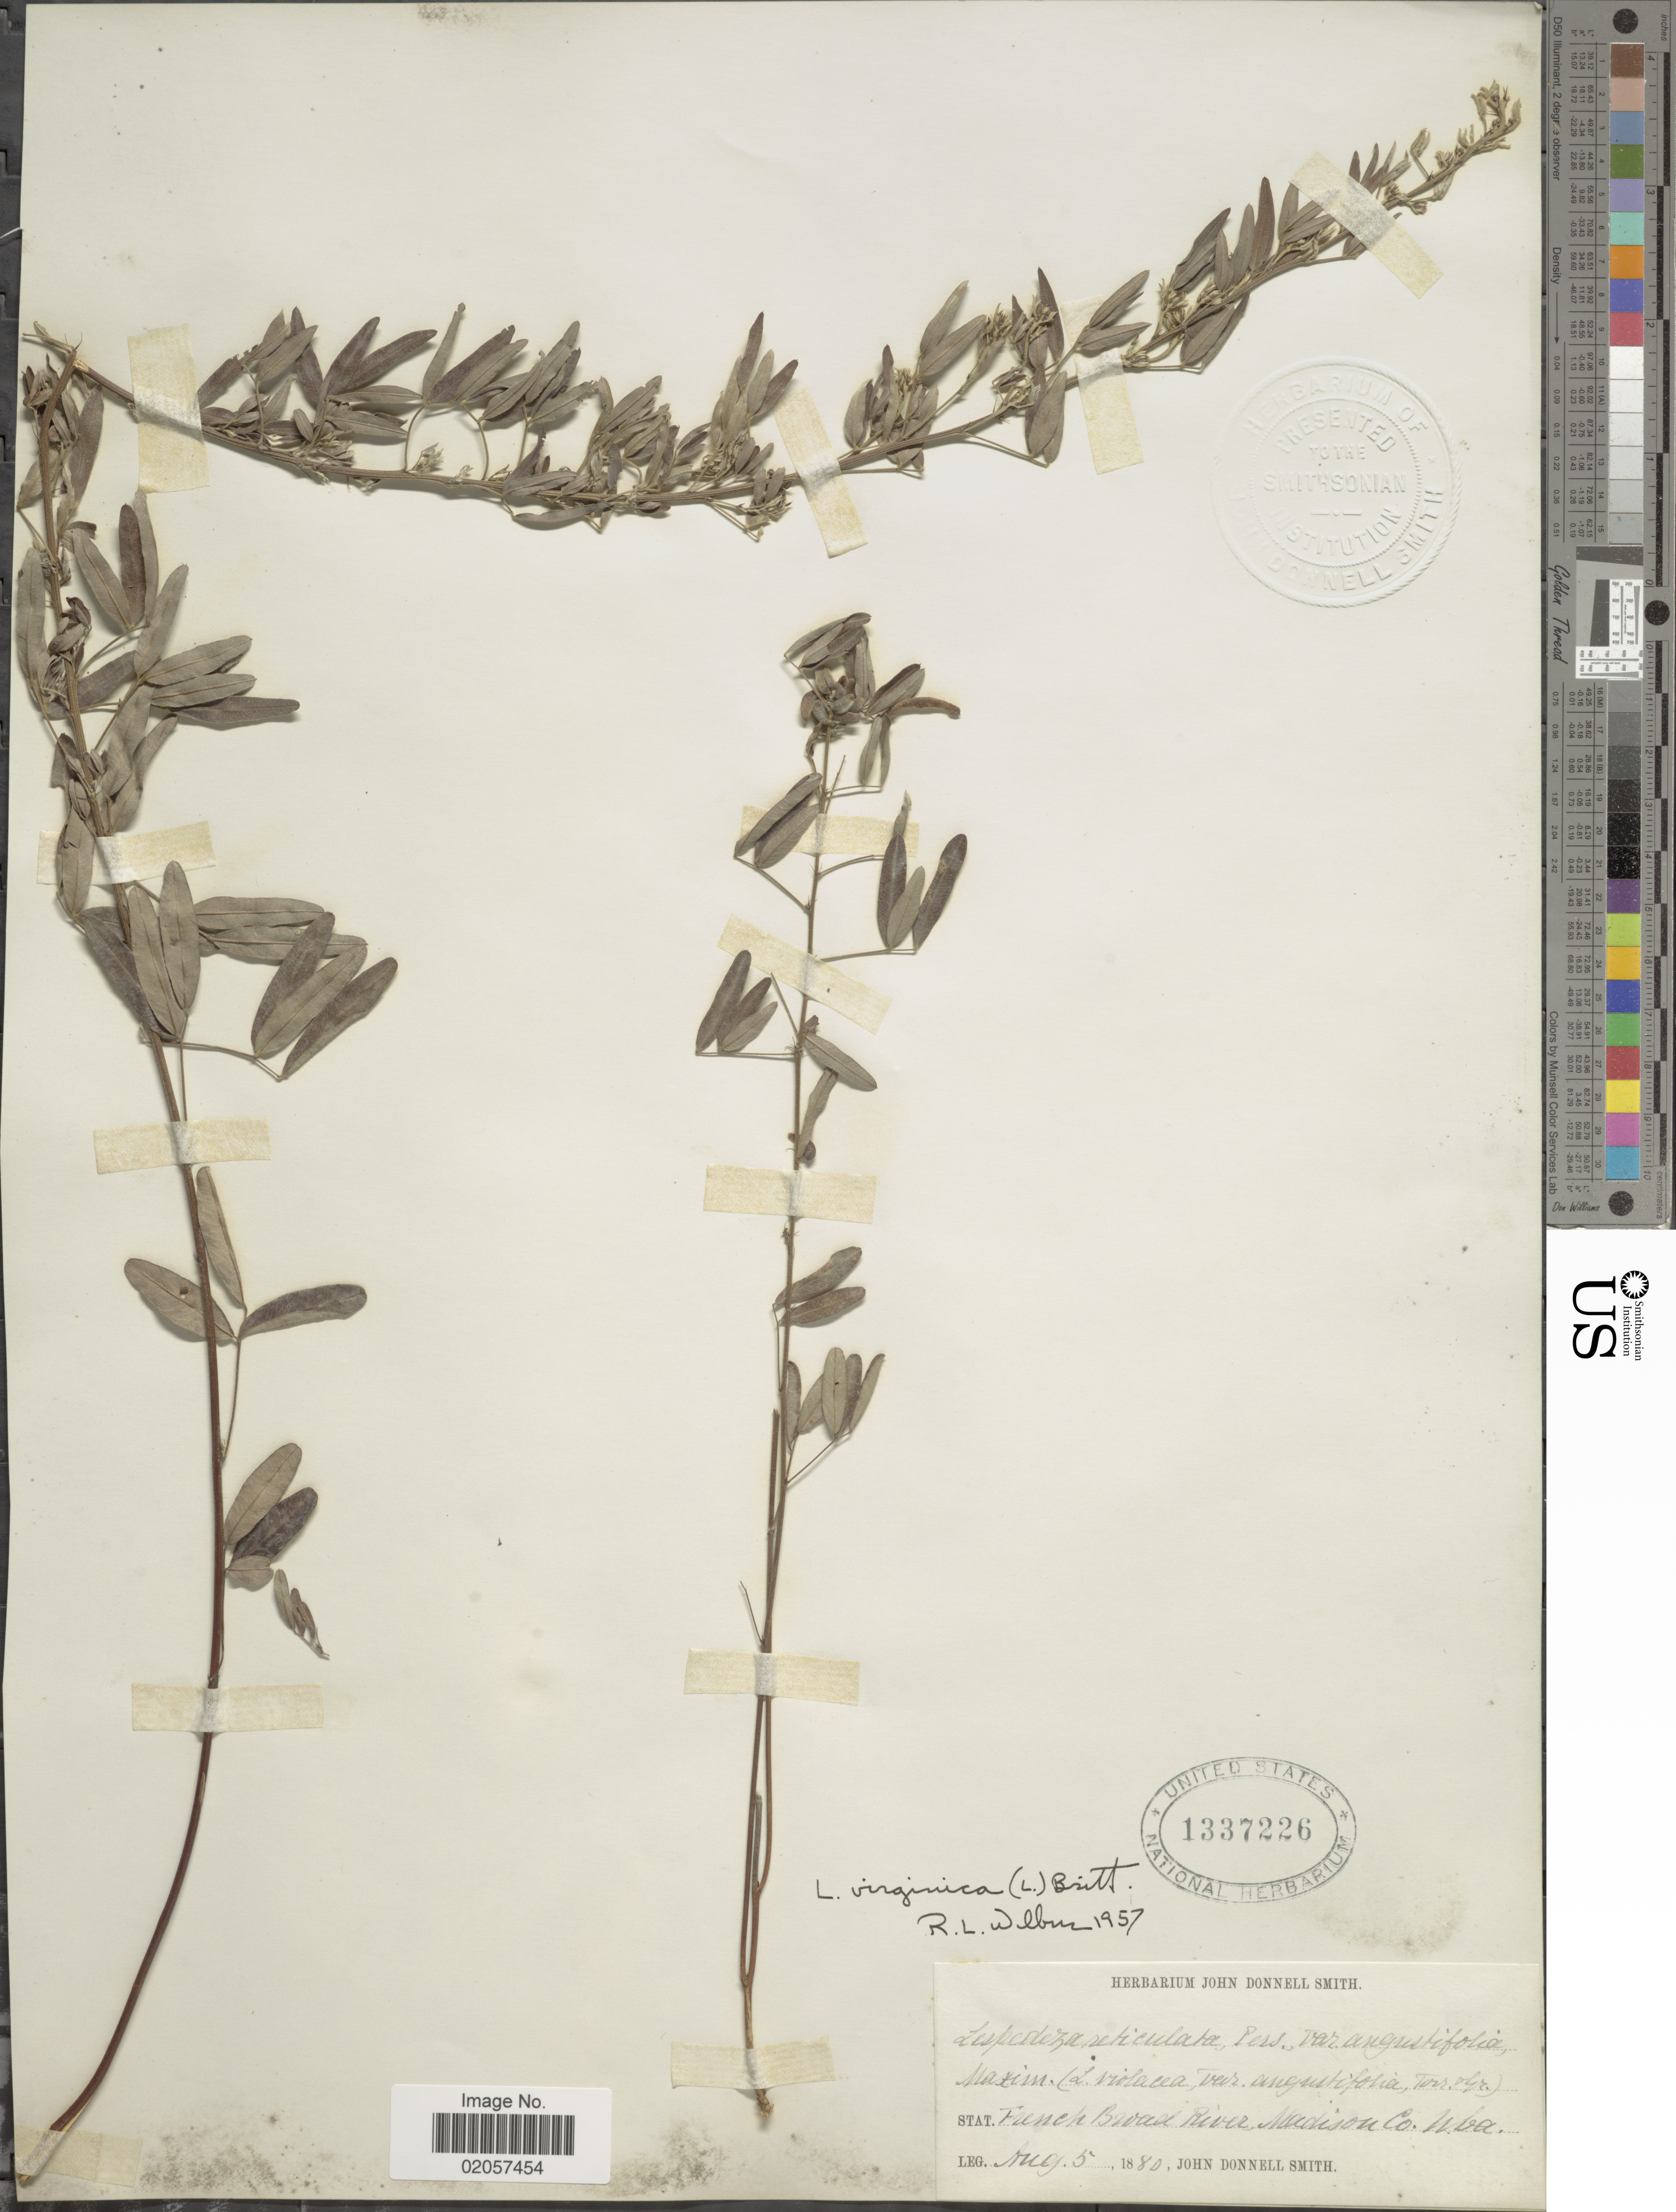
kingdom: Plantae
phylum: Tracheophyta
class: Magnoliopsida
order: Fabales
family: Fabaceae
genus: Lespedeza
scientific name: Lespedeza virginica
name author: (L.) Britton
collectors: J. Donnell Smith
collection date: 1880-08-05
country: United States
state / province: North Carolina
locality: French Broad River, Madison Co. N. Ca.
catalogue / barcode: US 1337226